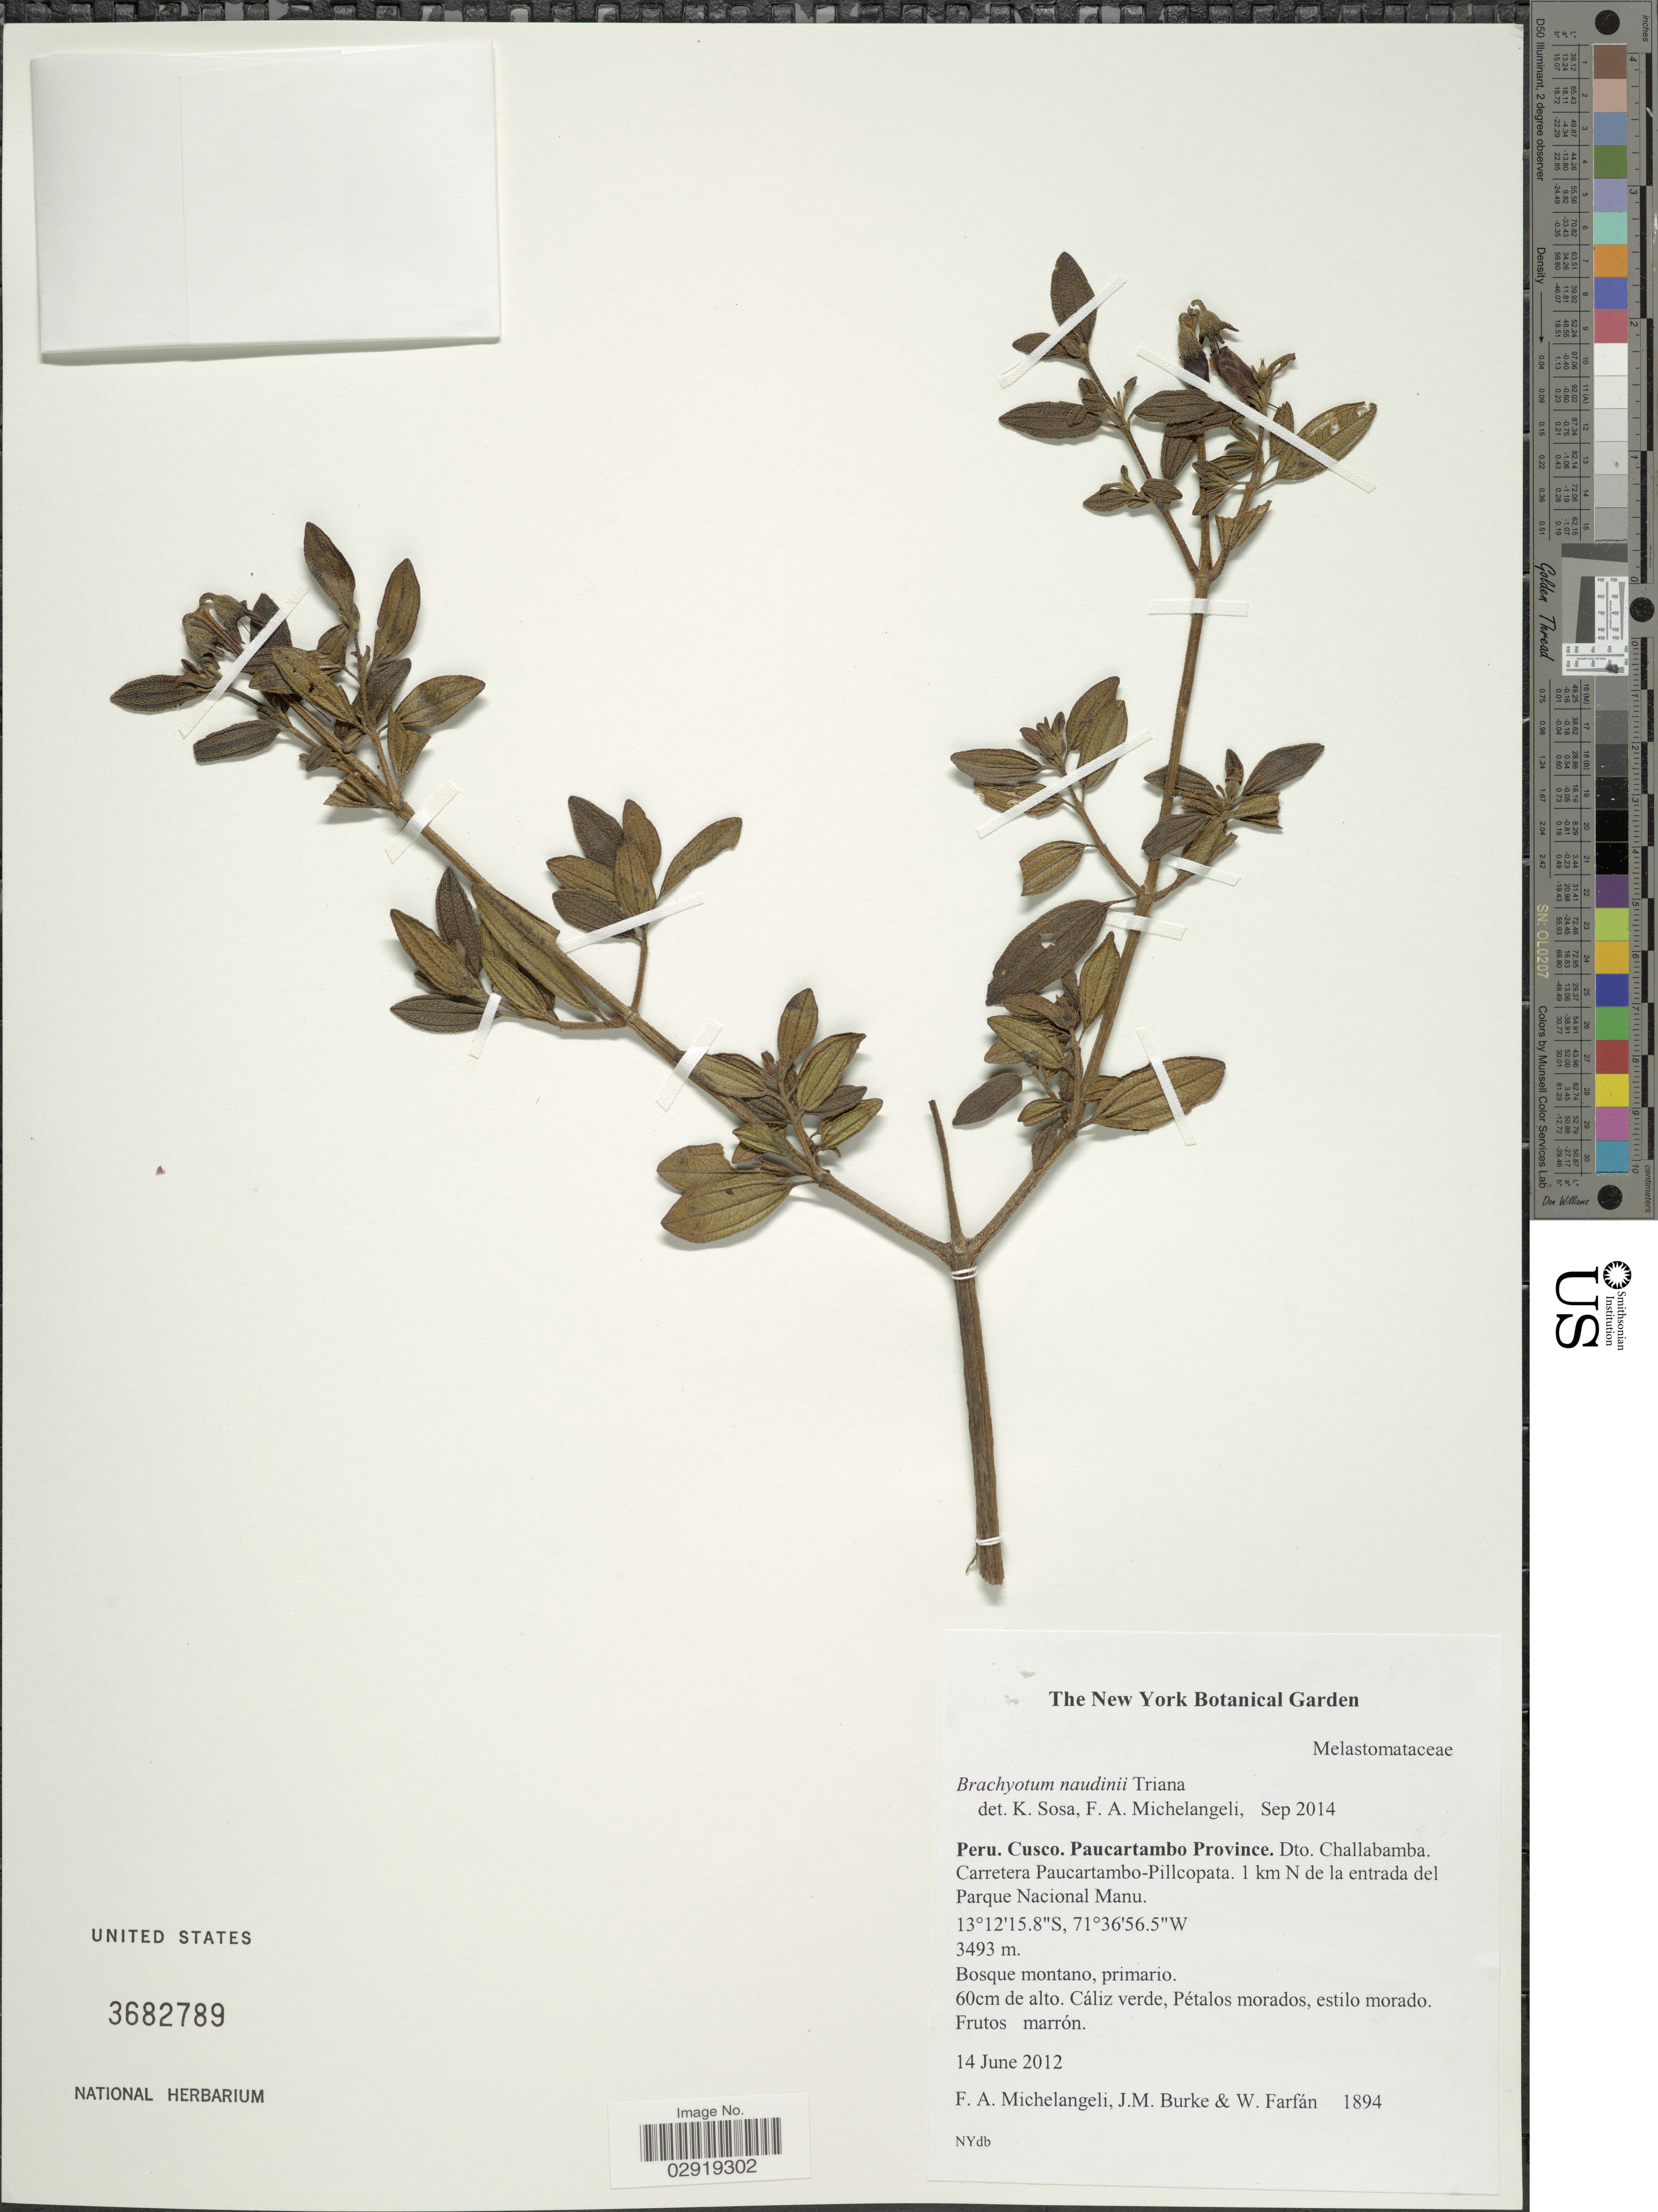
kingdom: Plantae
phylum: Tracheophyta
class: Magnoliopsida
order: Myrtales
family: Melastomataceae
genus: Brachyotum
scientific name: Brachyotum naudinii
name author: Triana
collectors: F. A. Michelangeli, Jac. M. Burke & W. Farfán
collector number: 1894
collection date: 2012-06-14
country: Peru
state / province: Cusco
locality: Paucartambo Province. Dto. Challabamba. Carretera Paucartambo-Pillcopata. 1 km N de la entrada del Parque Nacional Manu.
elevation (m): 3493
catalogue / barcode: US 3682789